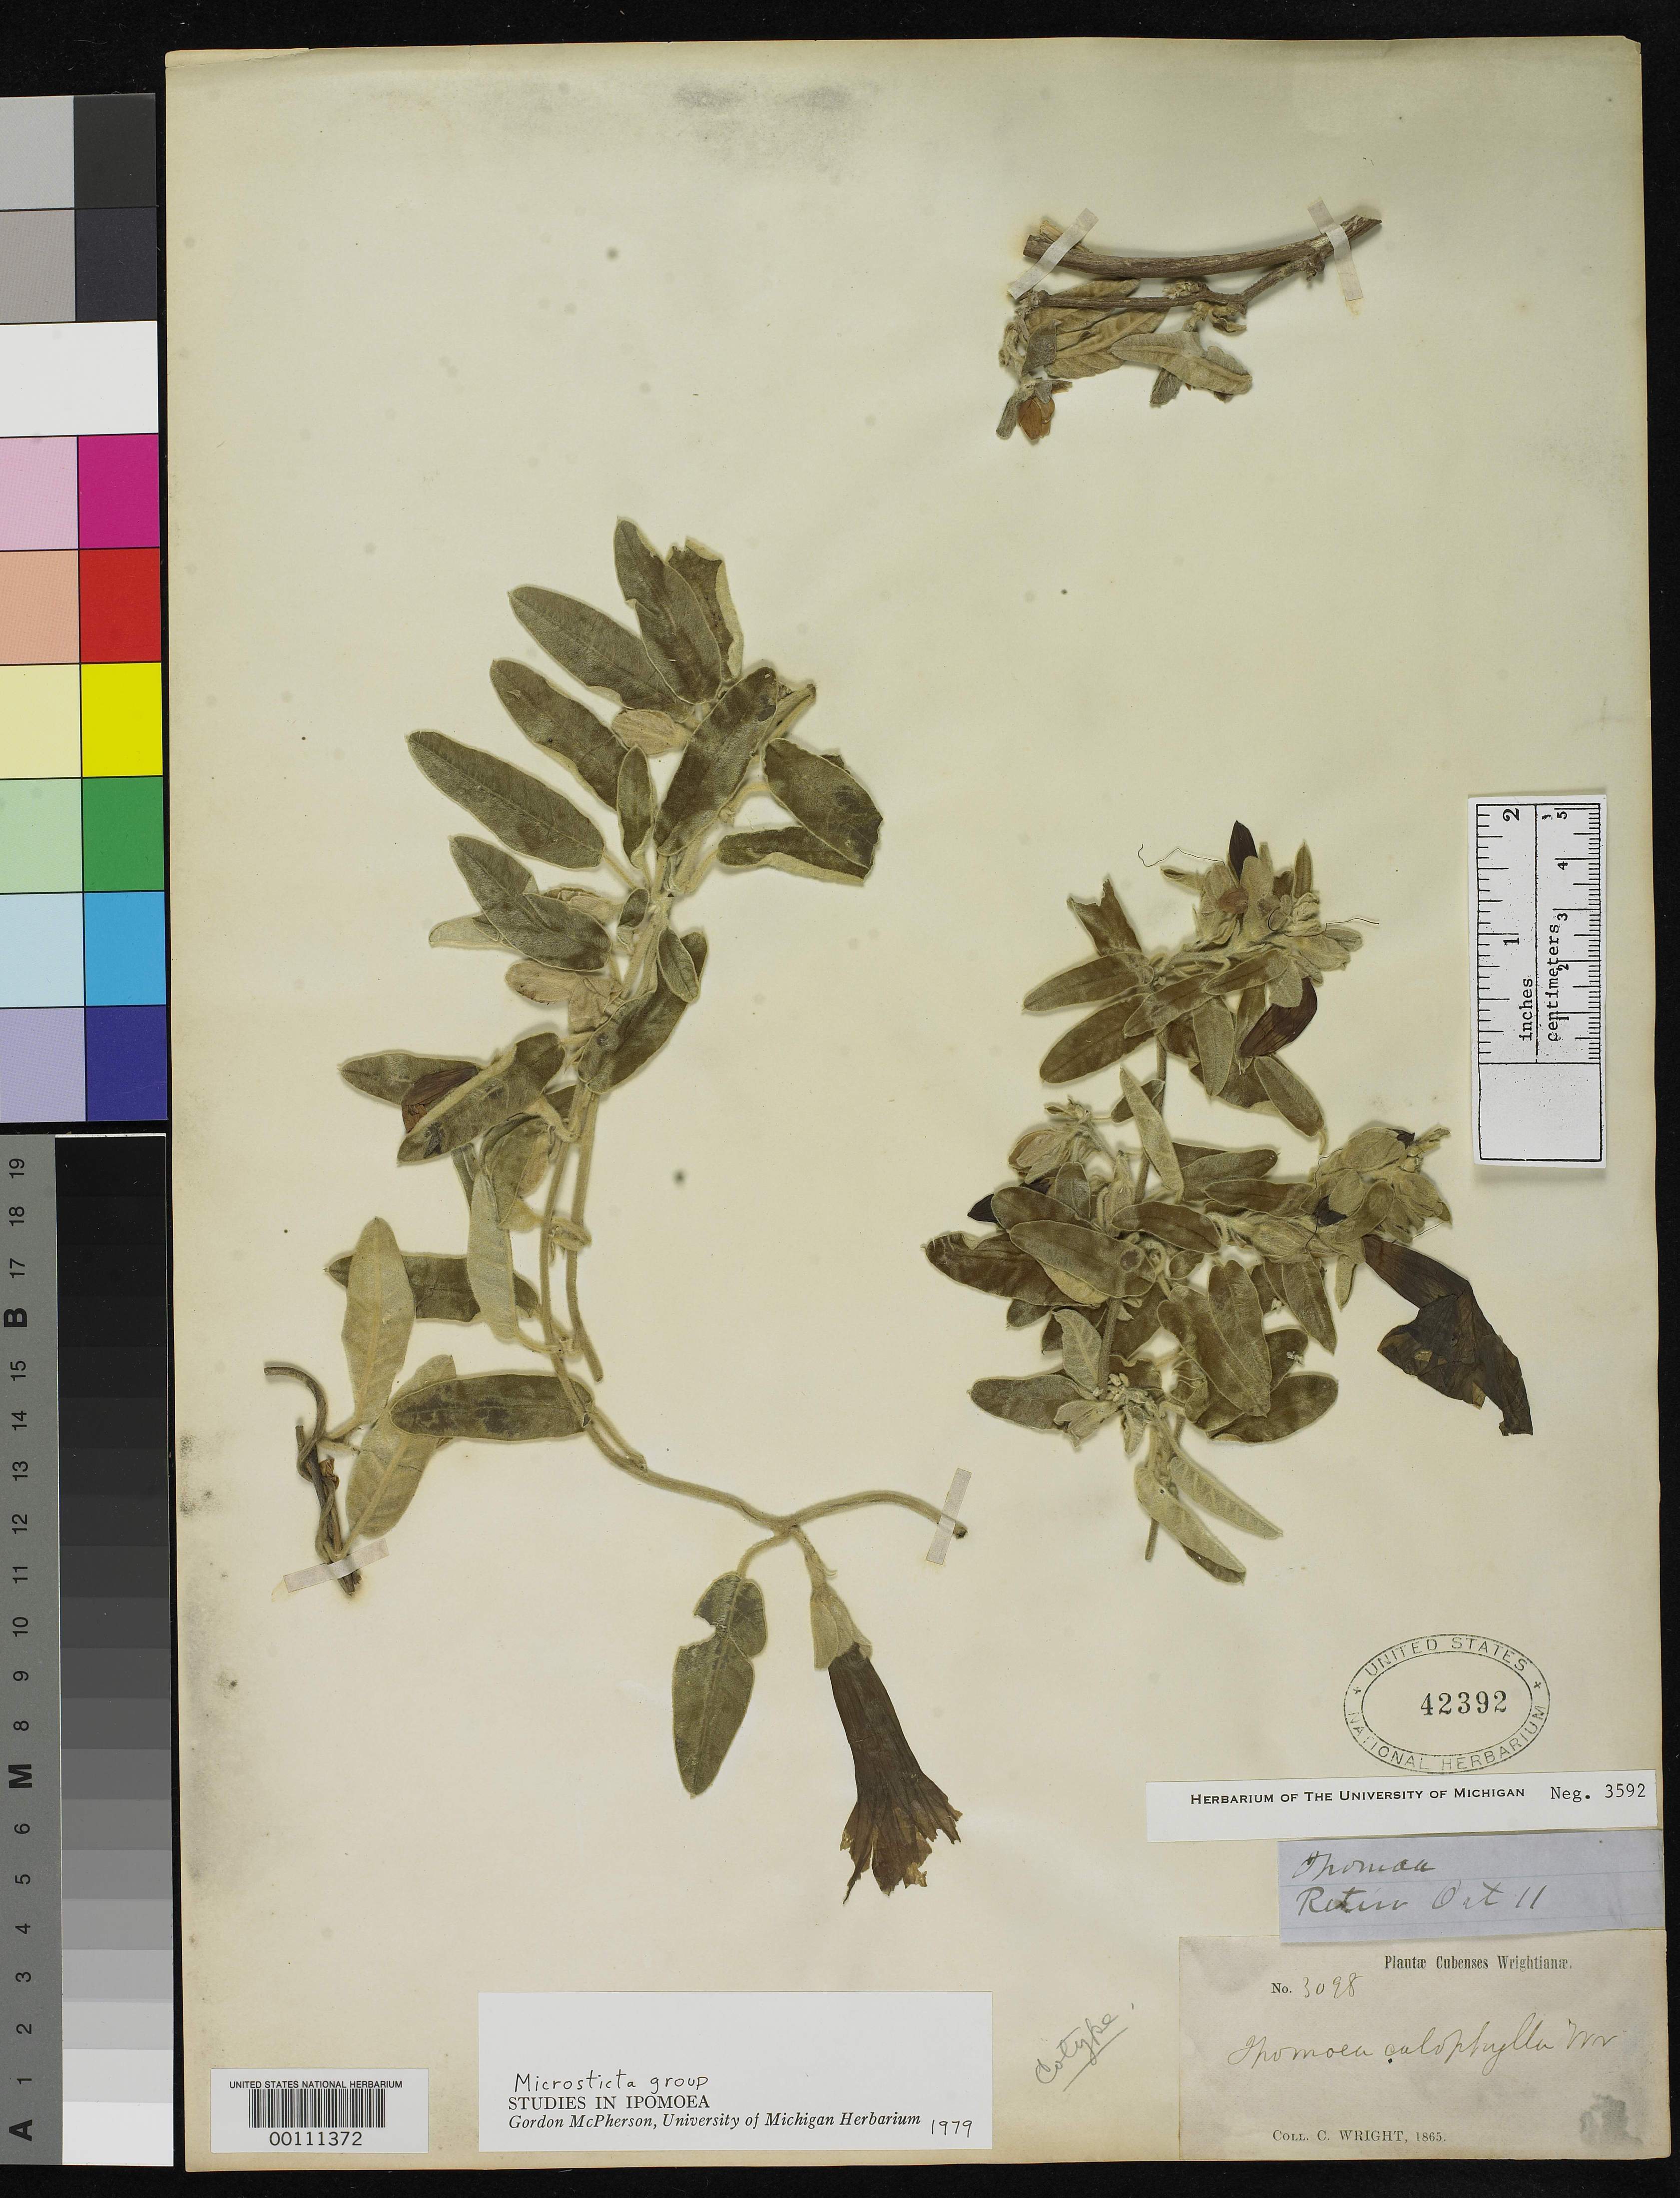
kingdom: Plantae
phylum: Tracheophyta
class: Magnoliopsida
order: Solanales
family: Convolvulaceae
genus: Ipomoea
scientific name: Ipomoea calophylla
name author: C. Wright in Griseb.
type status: Isotype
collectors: C. Wright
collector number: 3098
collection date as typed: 11 Oct 1865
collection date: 1865-10-11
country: Cuba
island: Greater Antilles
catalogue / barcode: US 42392